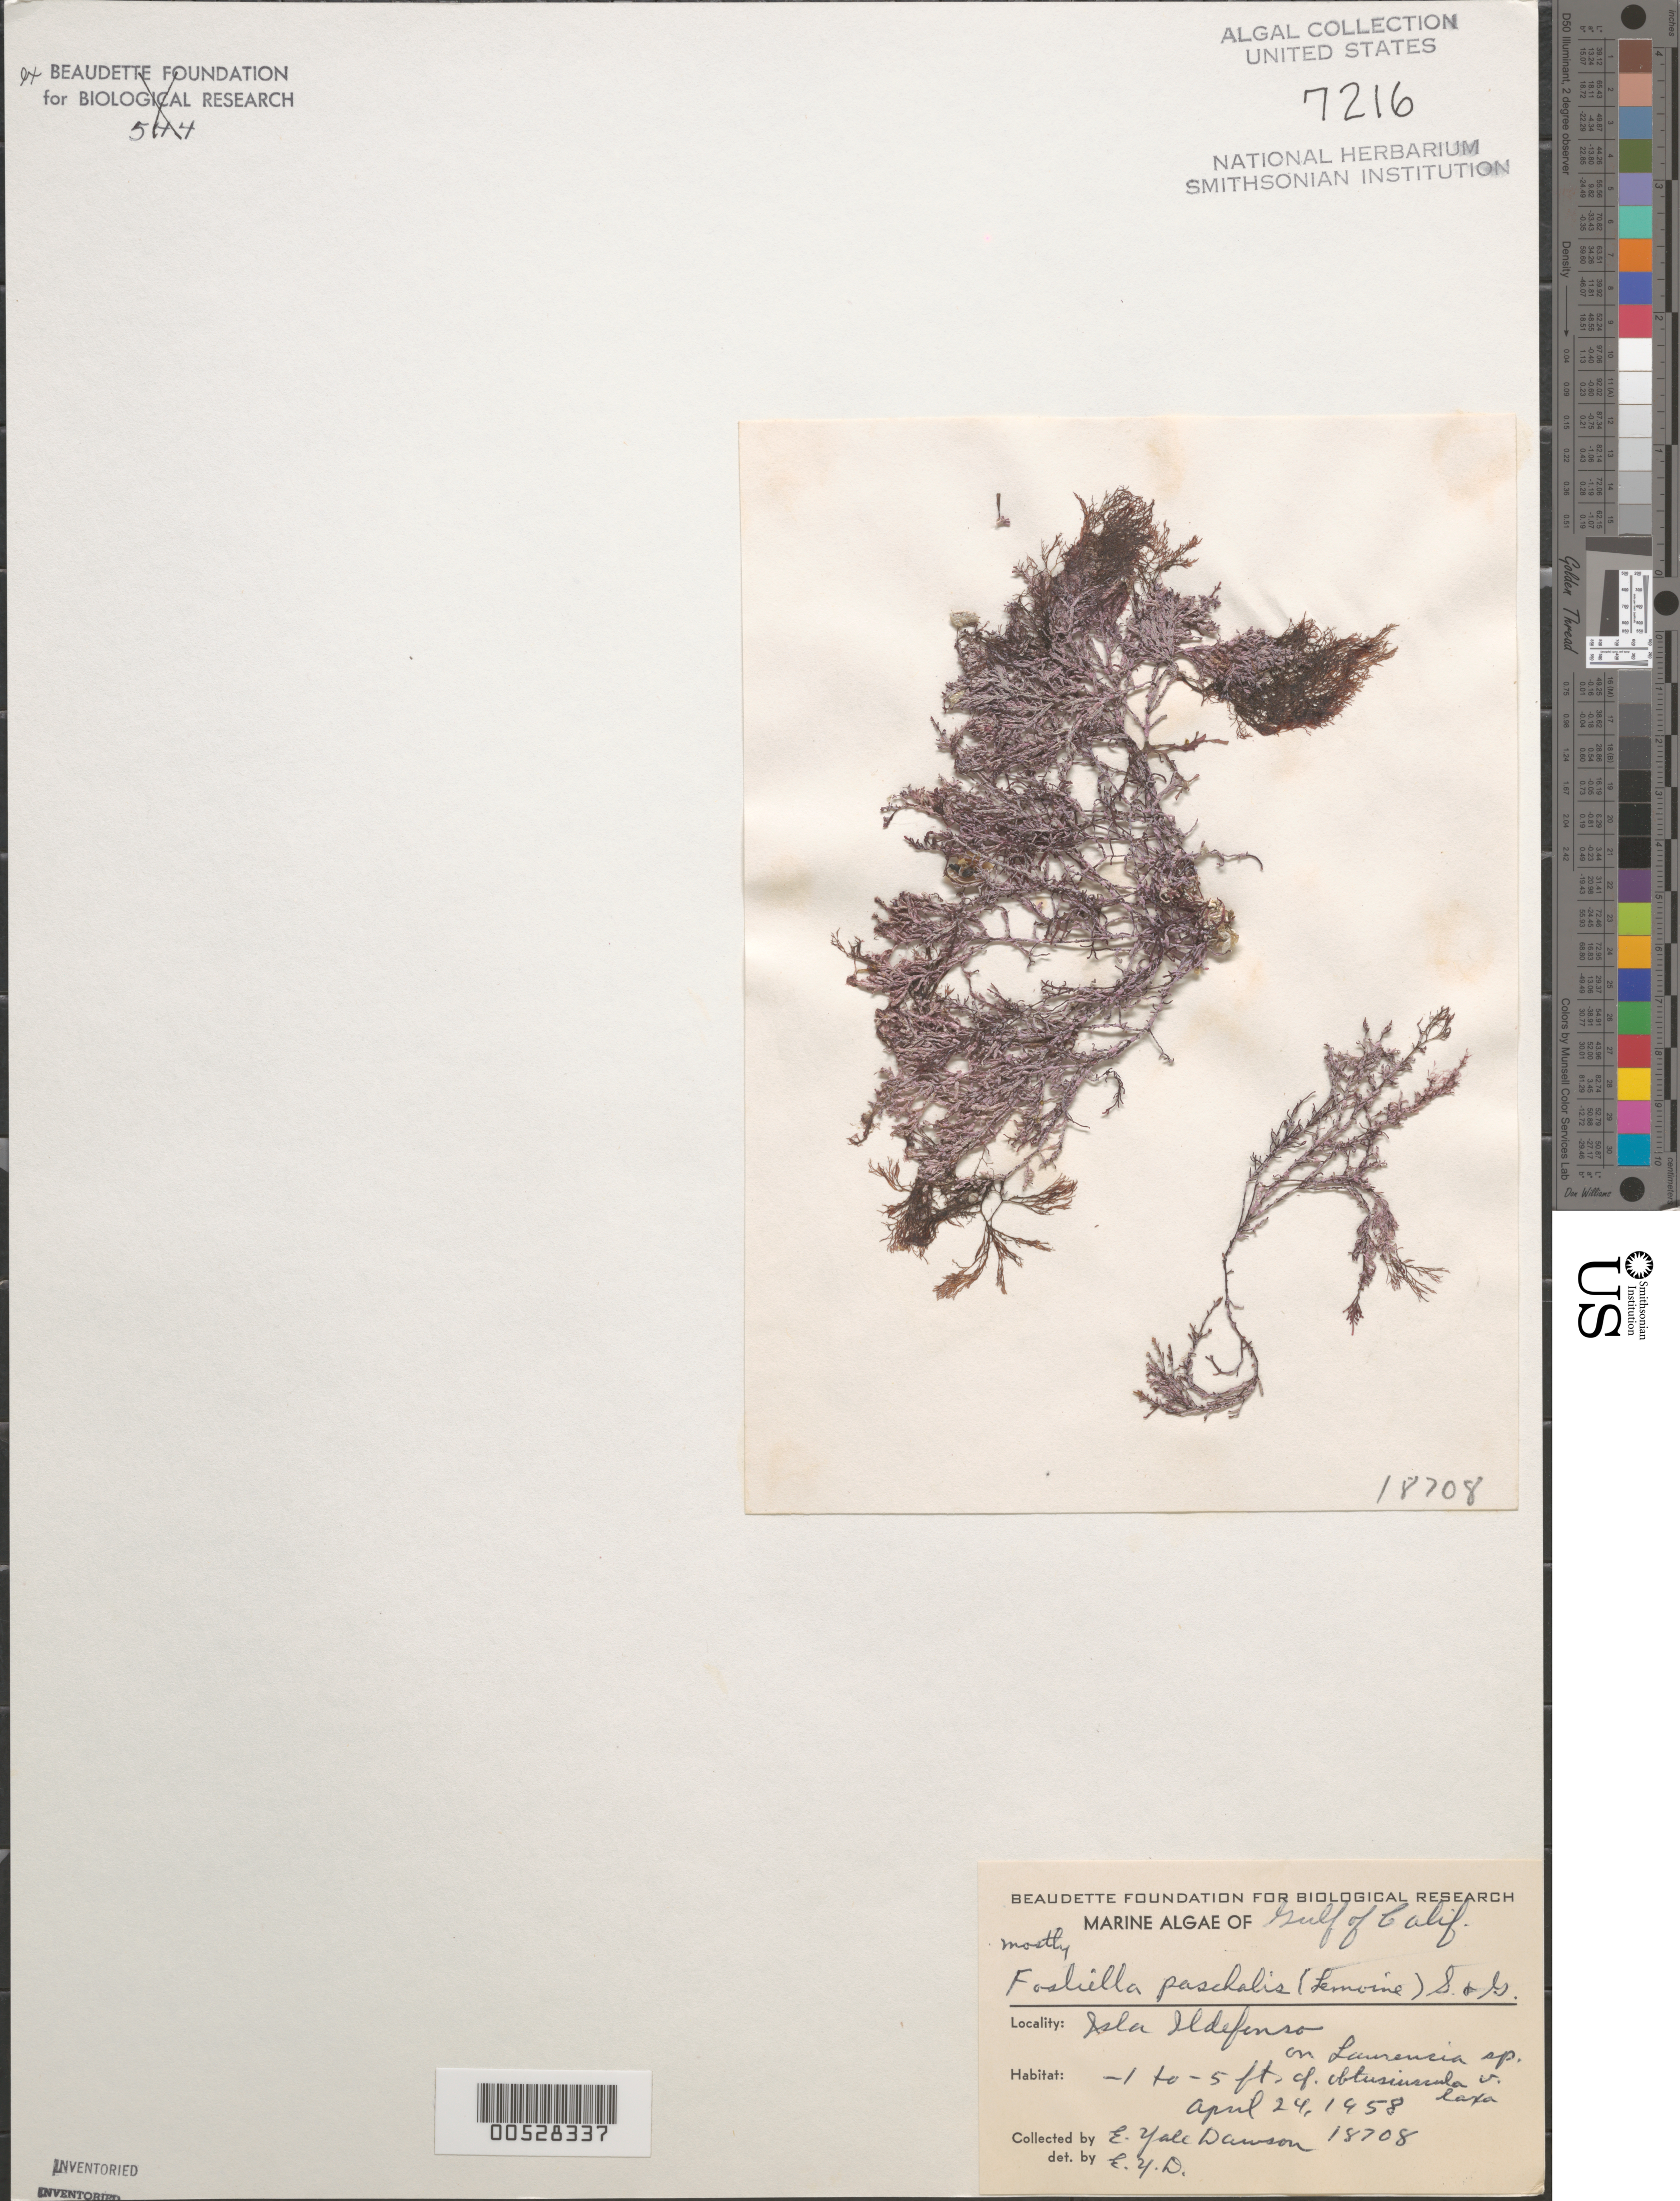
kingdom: Plantae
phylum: Rhodophyta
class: Florideophyceae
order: Corallinales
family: Hydrolithaceae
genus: Fosliella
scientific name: Fosliella paschalis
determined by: Dawson, E. Y.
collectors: E. Y. Dawson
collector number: EYD 18708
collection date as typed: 24 Apr 1958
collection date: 1958-04-24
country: Mexico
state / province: Baja California Sur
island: Isla Ildefonso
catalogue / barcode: US 7216